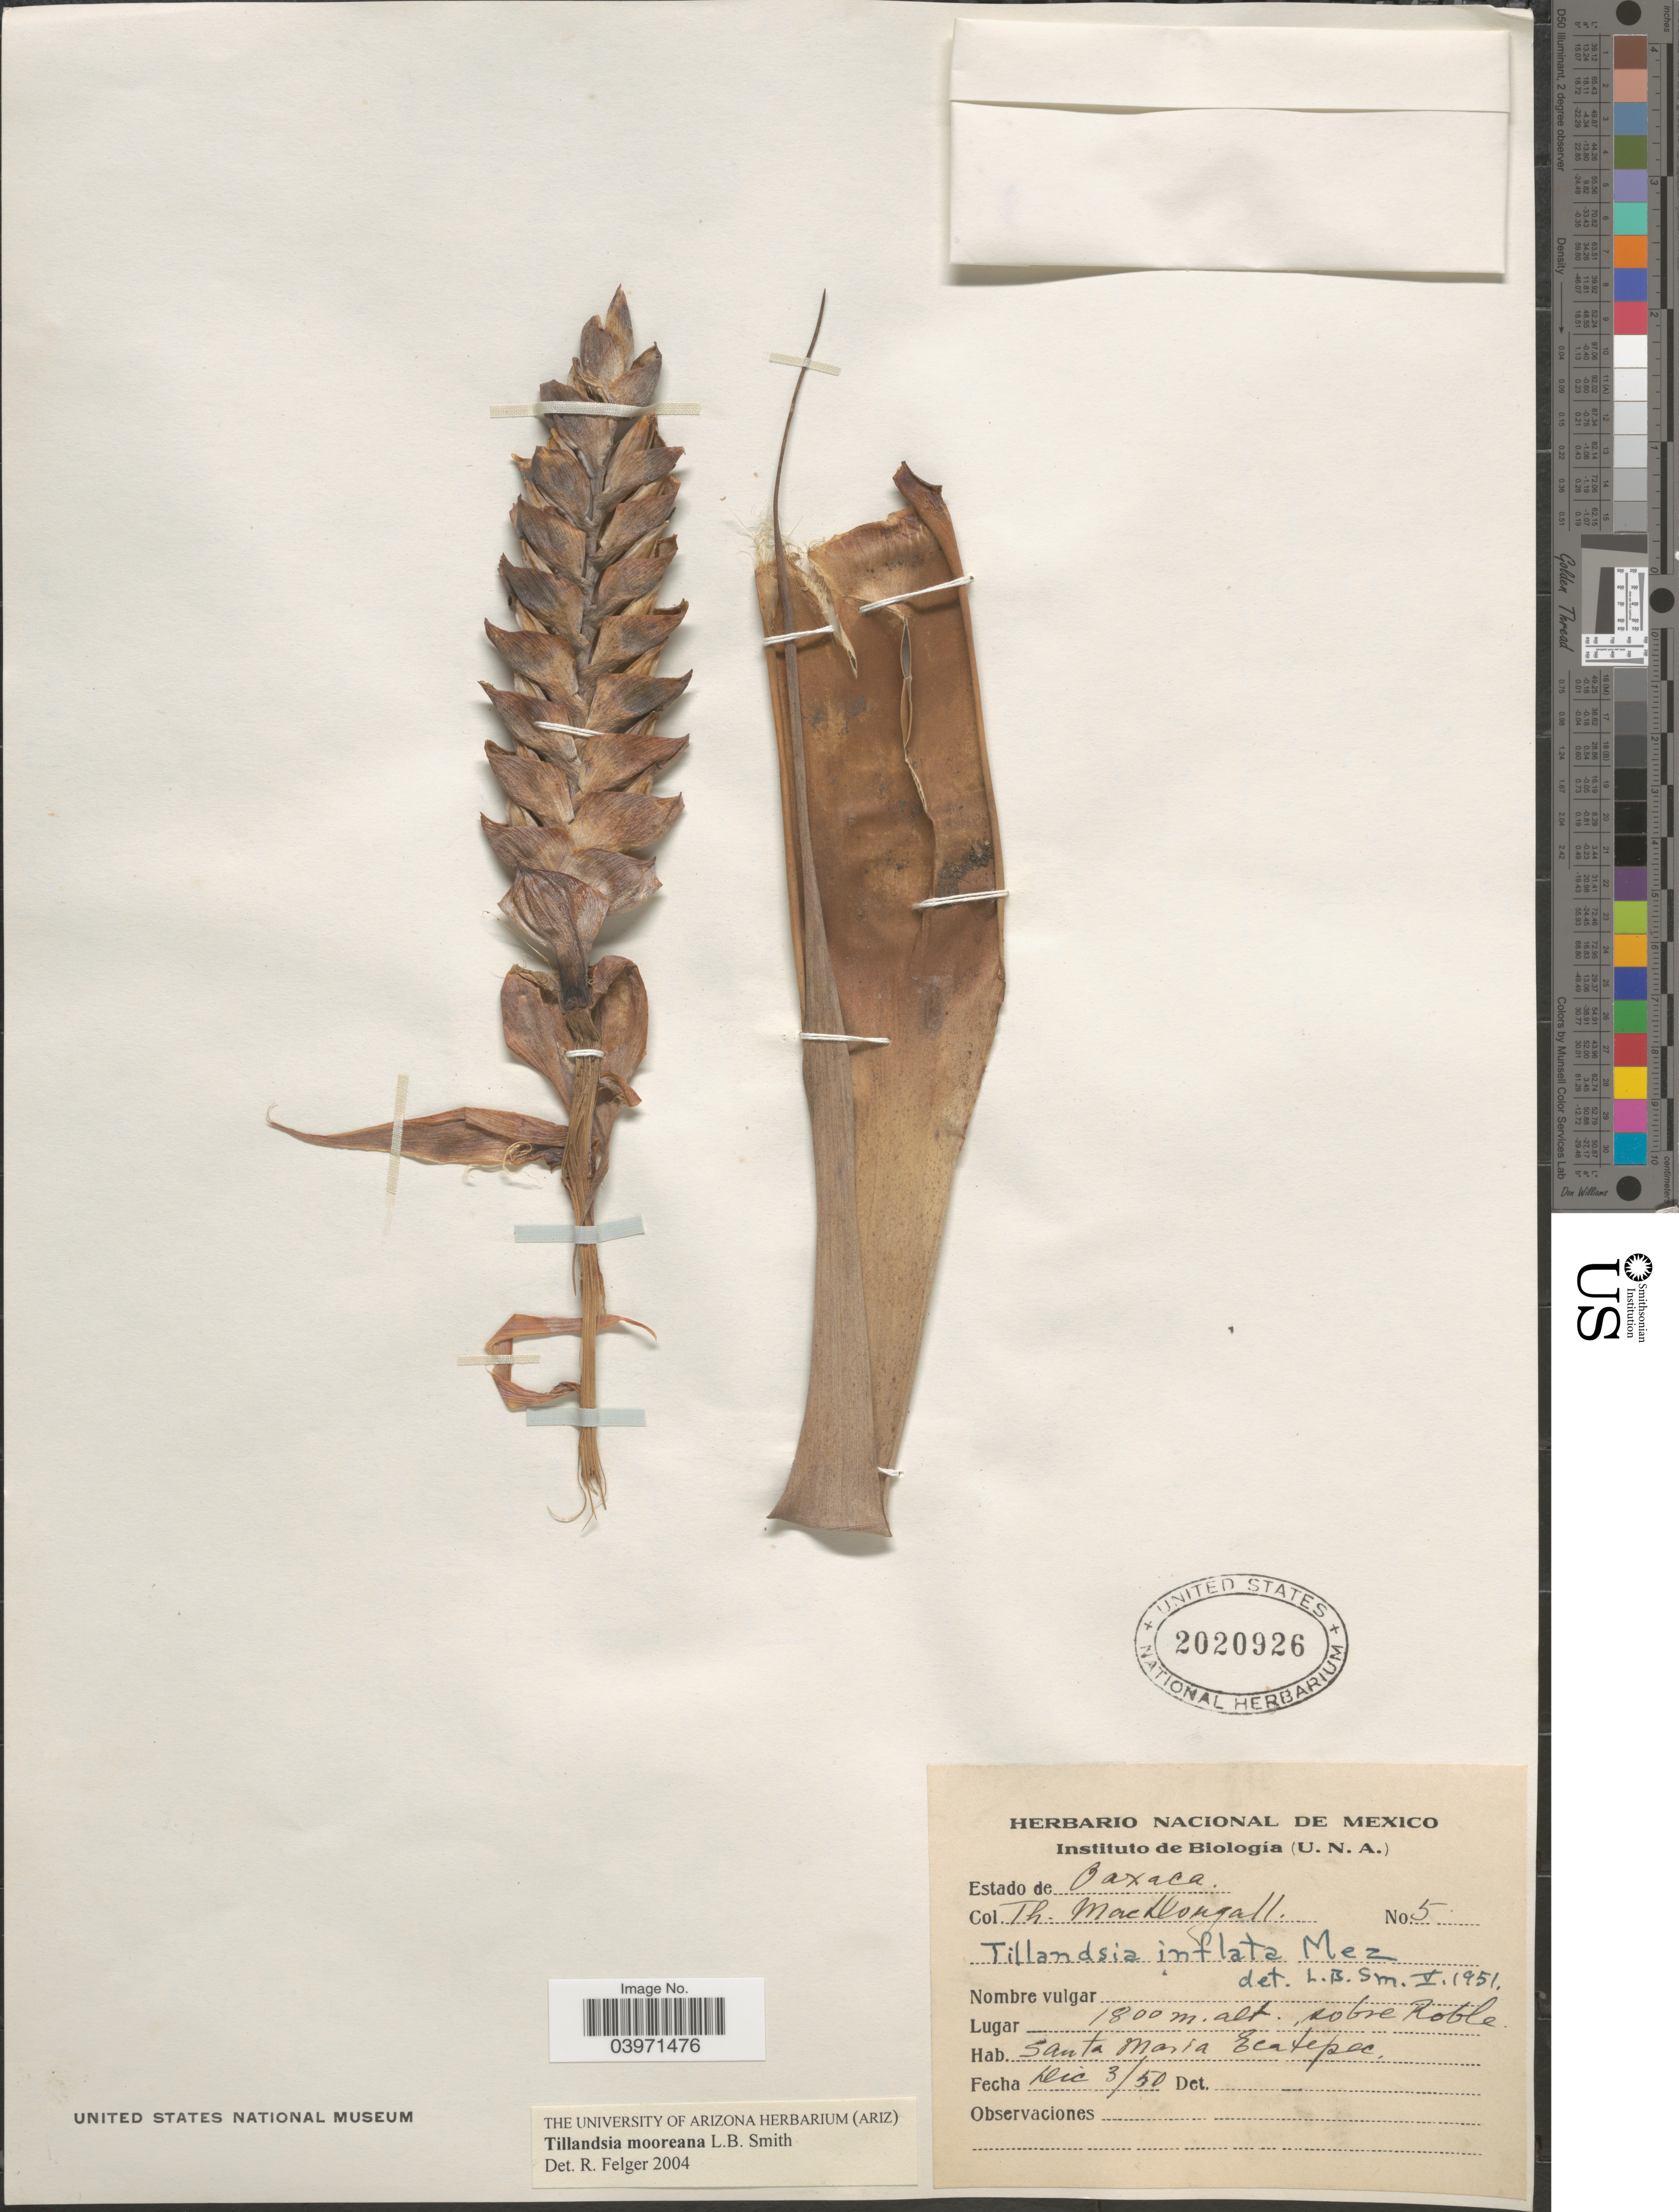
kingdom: Plantae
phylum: Tracheophyta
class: Liliopsida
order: Poales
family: Bromeliaceae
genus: Tillandsia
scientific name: Tillandsia mooreana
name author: L.B. Sm.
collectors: T. B. MacDougall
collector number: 5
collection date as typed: Transcribed d/m/y: 3/12/50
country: Mexico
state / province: Oaxaca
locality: Sobre Roble. Santa Maria Ecatepec.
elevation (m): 1800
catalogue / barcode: US 2020926